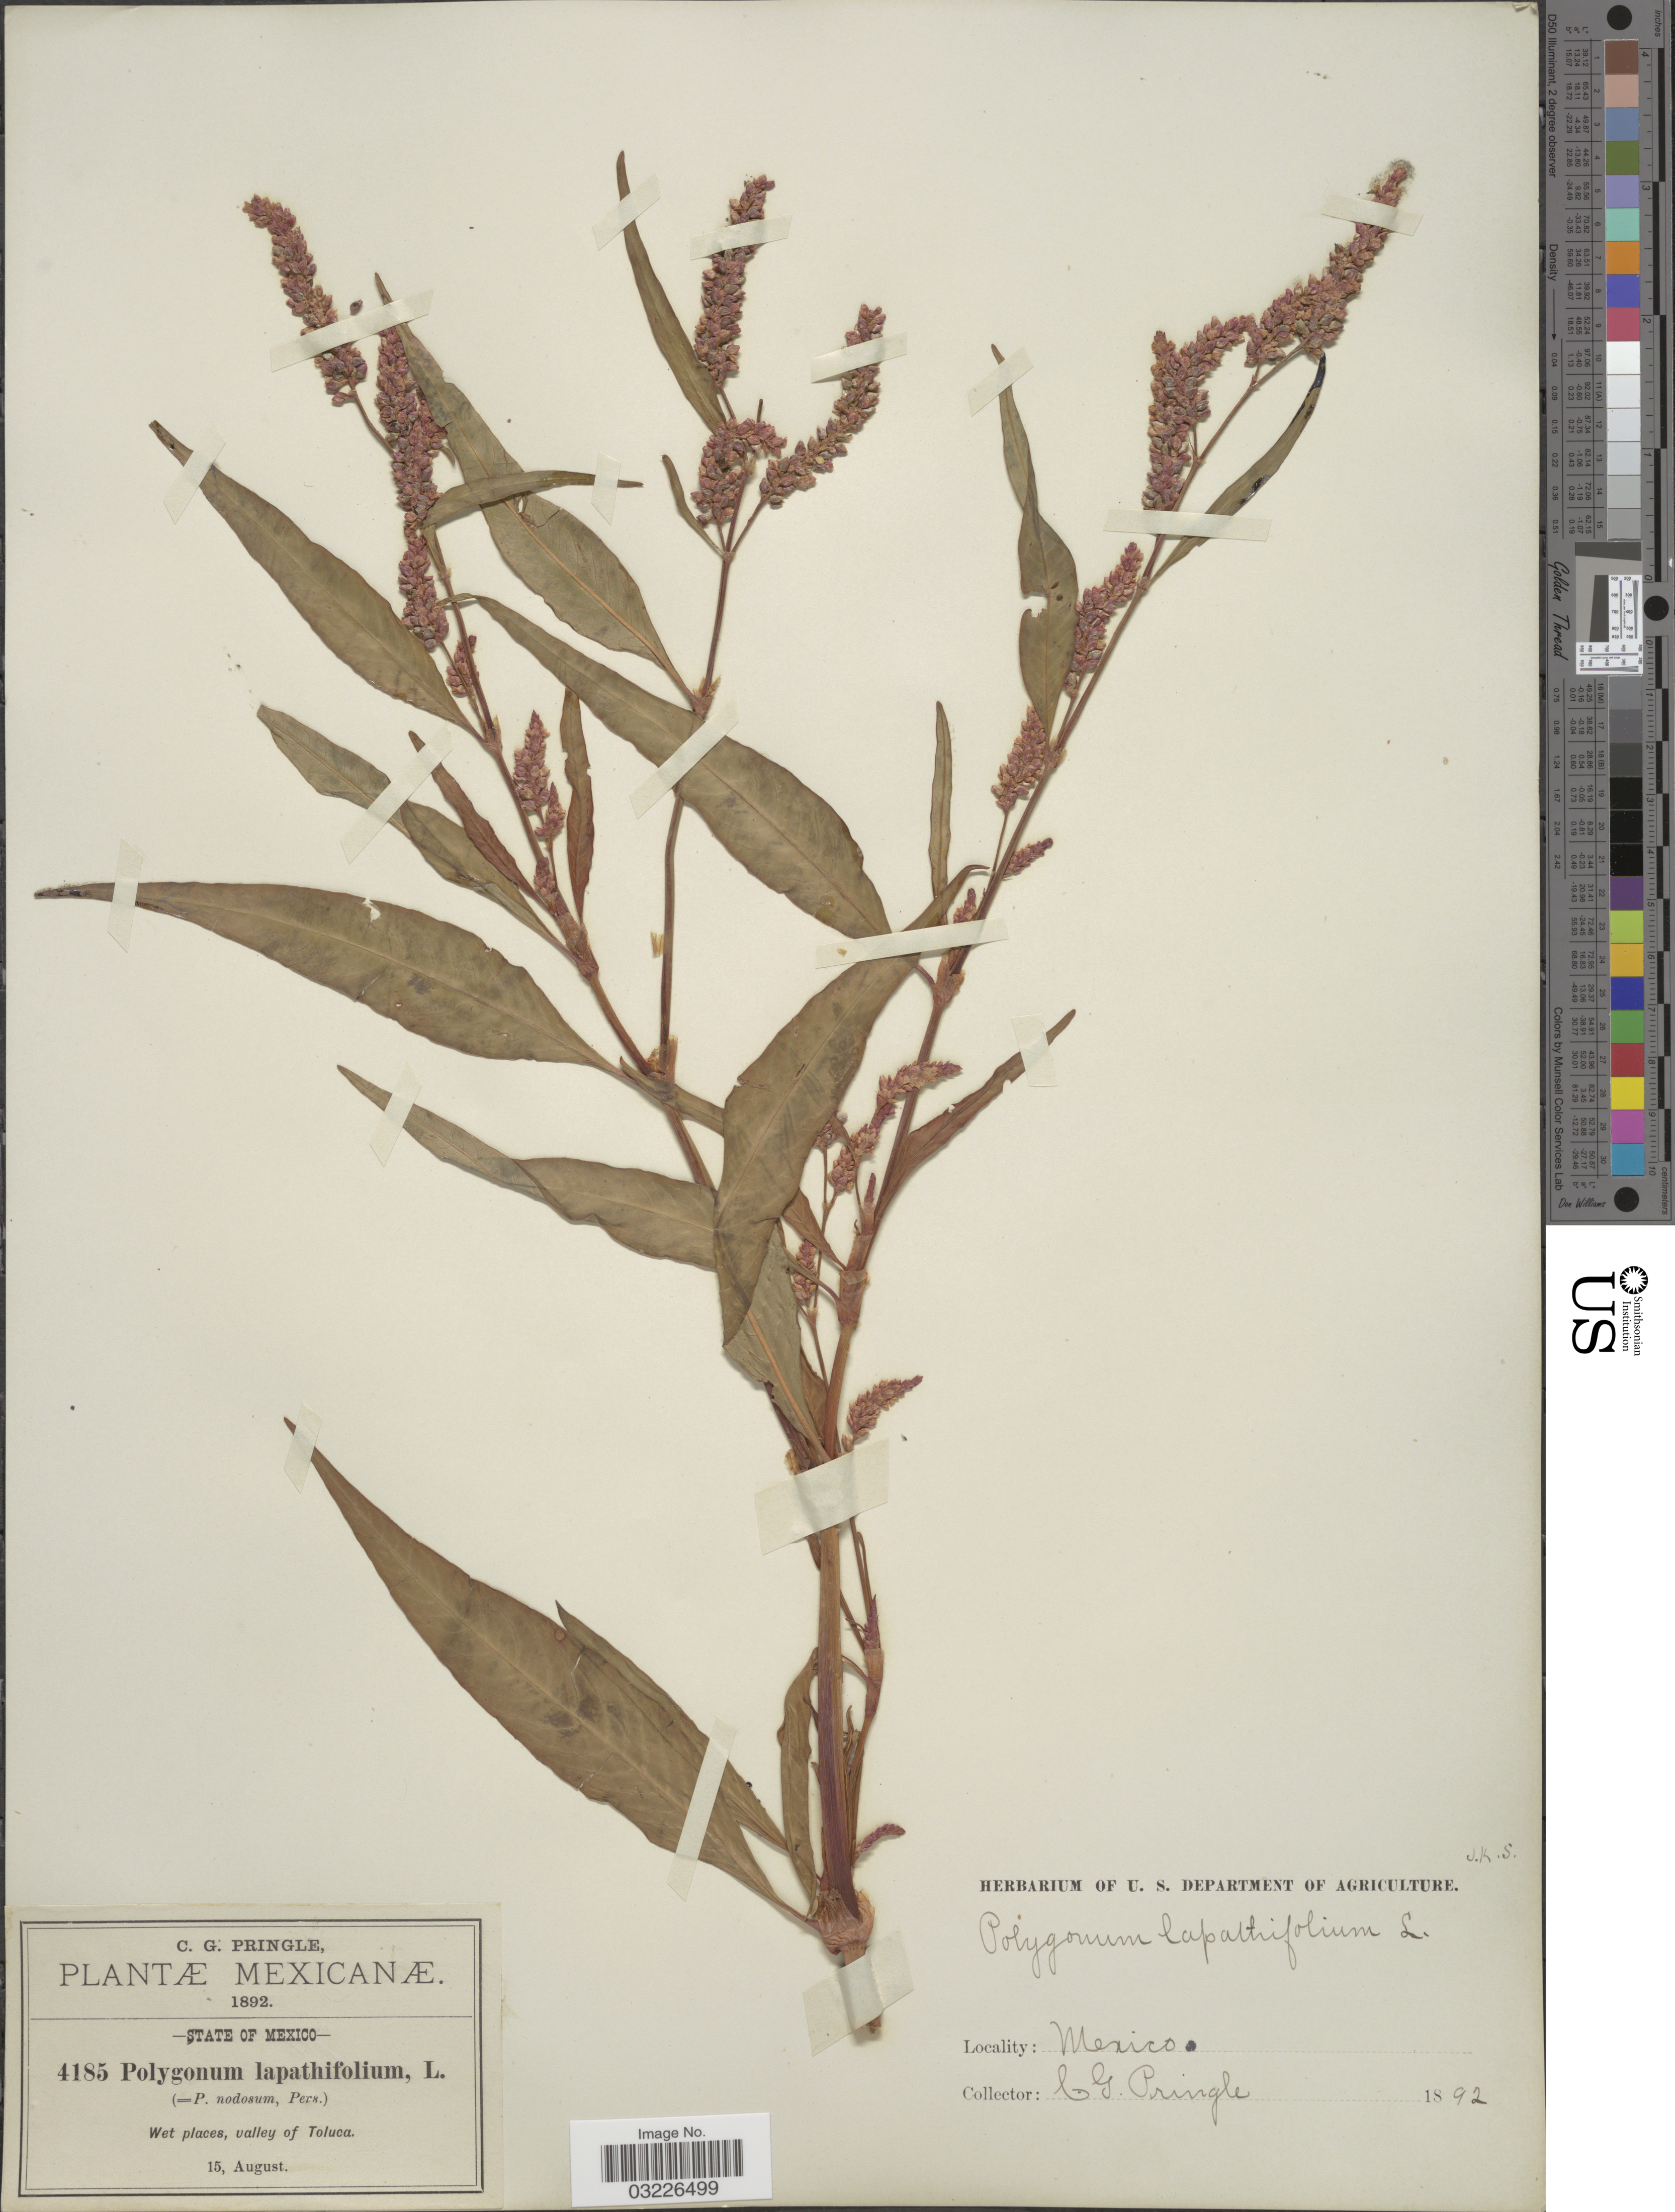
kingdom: Plantae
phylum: Tracheophyta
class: Magnoliopsida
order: Caryophyllales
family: Polygonaceae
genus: Persicaria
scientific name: Persicaria sp.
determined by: Atha, D. E.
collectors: C. G. Pringle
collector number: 4185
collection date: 1892-08-15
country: Mexico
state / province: México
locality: Valley of Toluca.